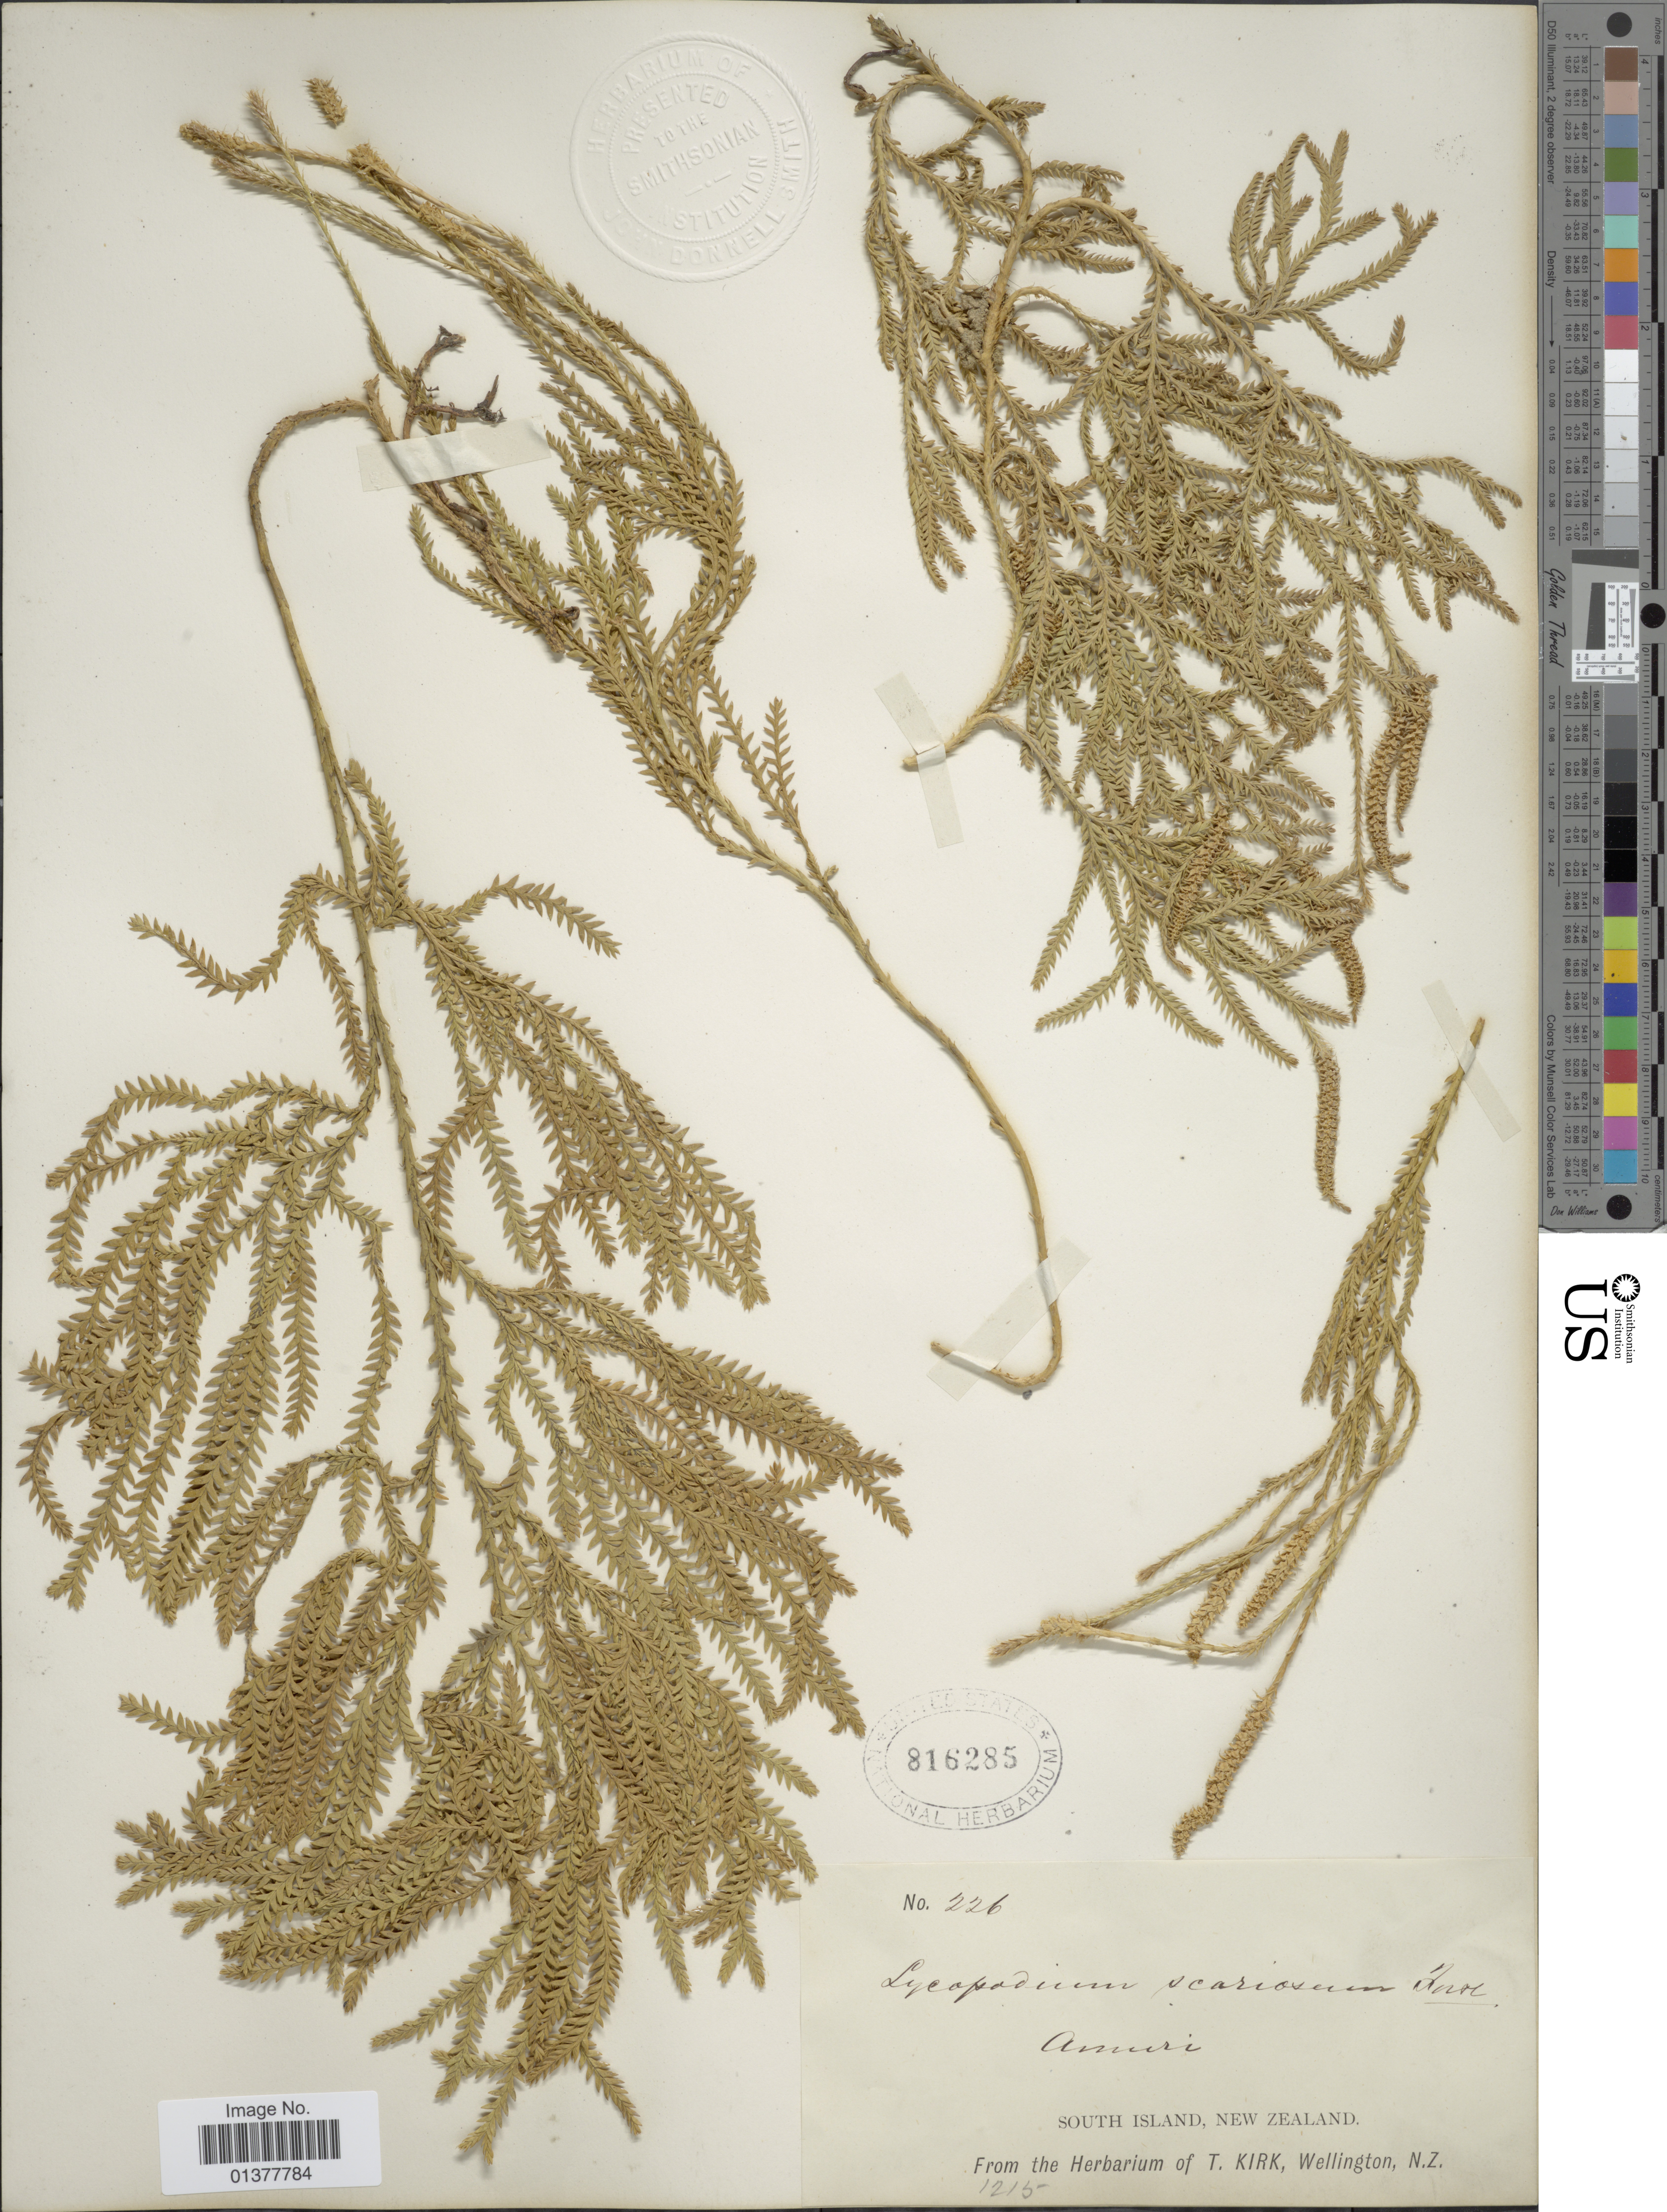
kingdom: Plantae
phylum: Tracheophyta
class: Lycopodiopsida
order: Lycopodiales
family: Lycopodiaceae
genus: Diphasium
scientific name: Diphasium scariosum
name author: (G. Forst.) Rothm.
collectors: T. Kirk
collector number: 1215*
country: New Zealand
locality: South Island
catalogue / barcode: US 816285